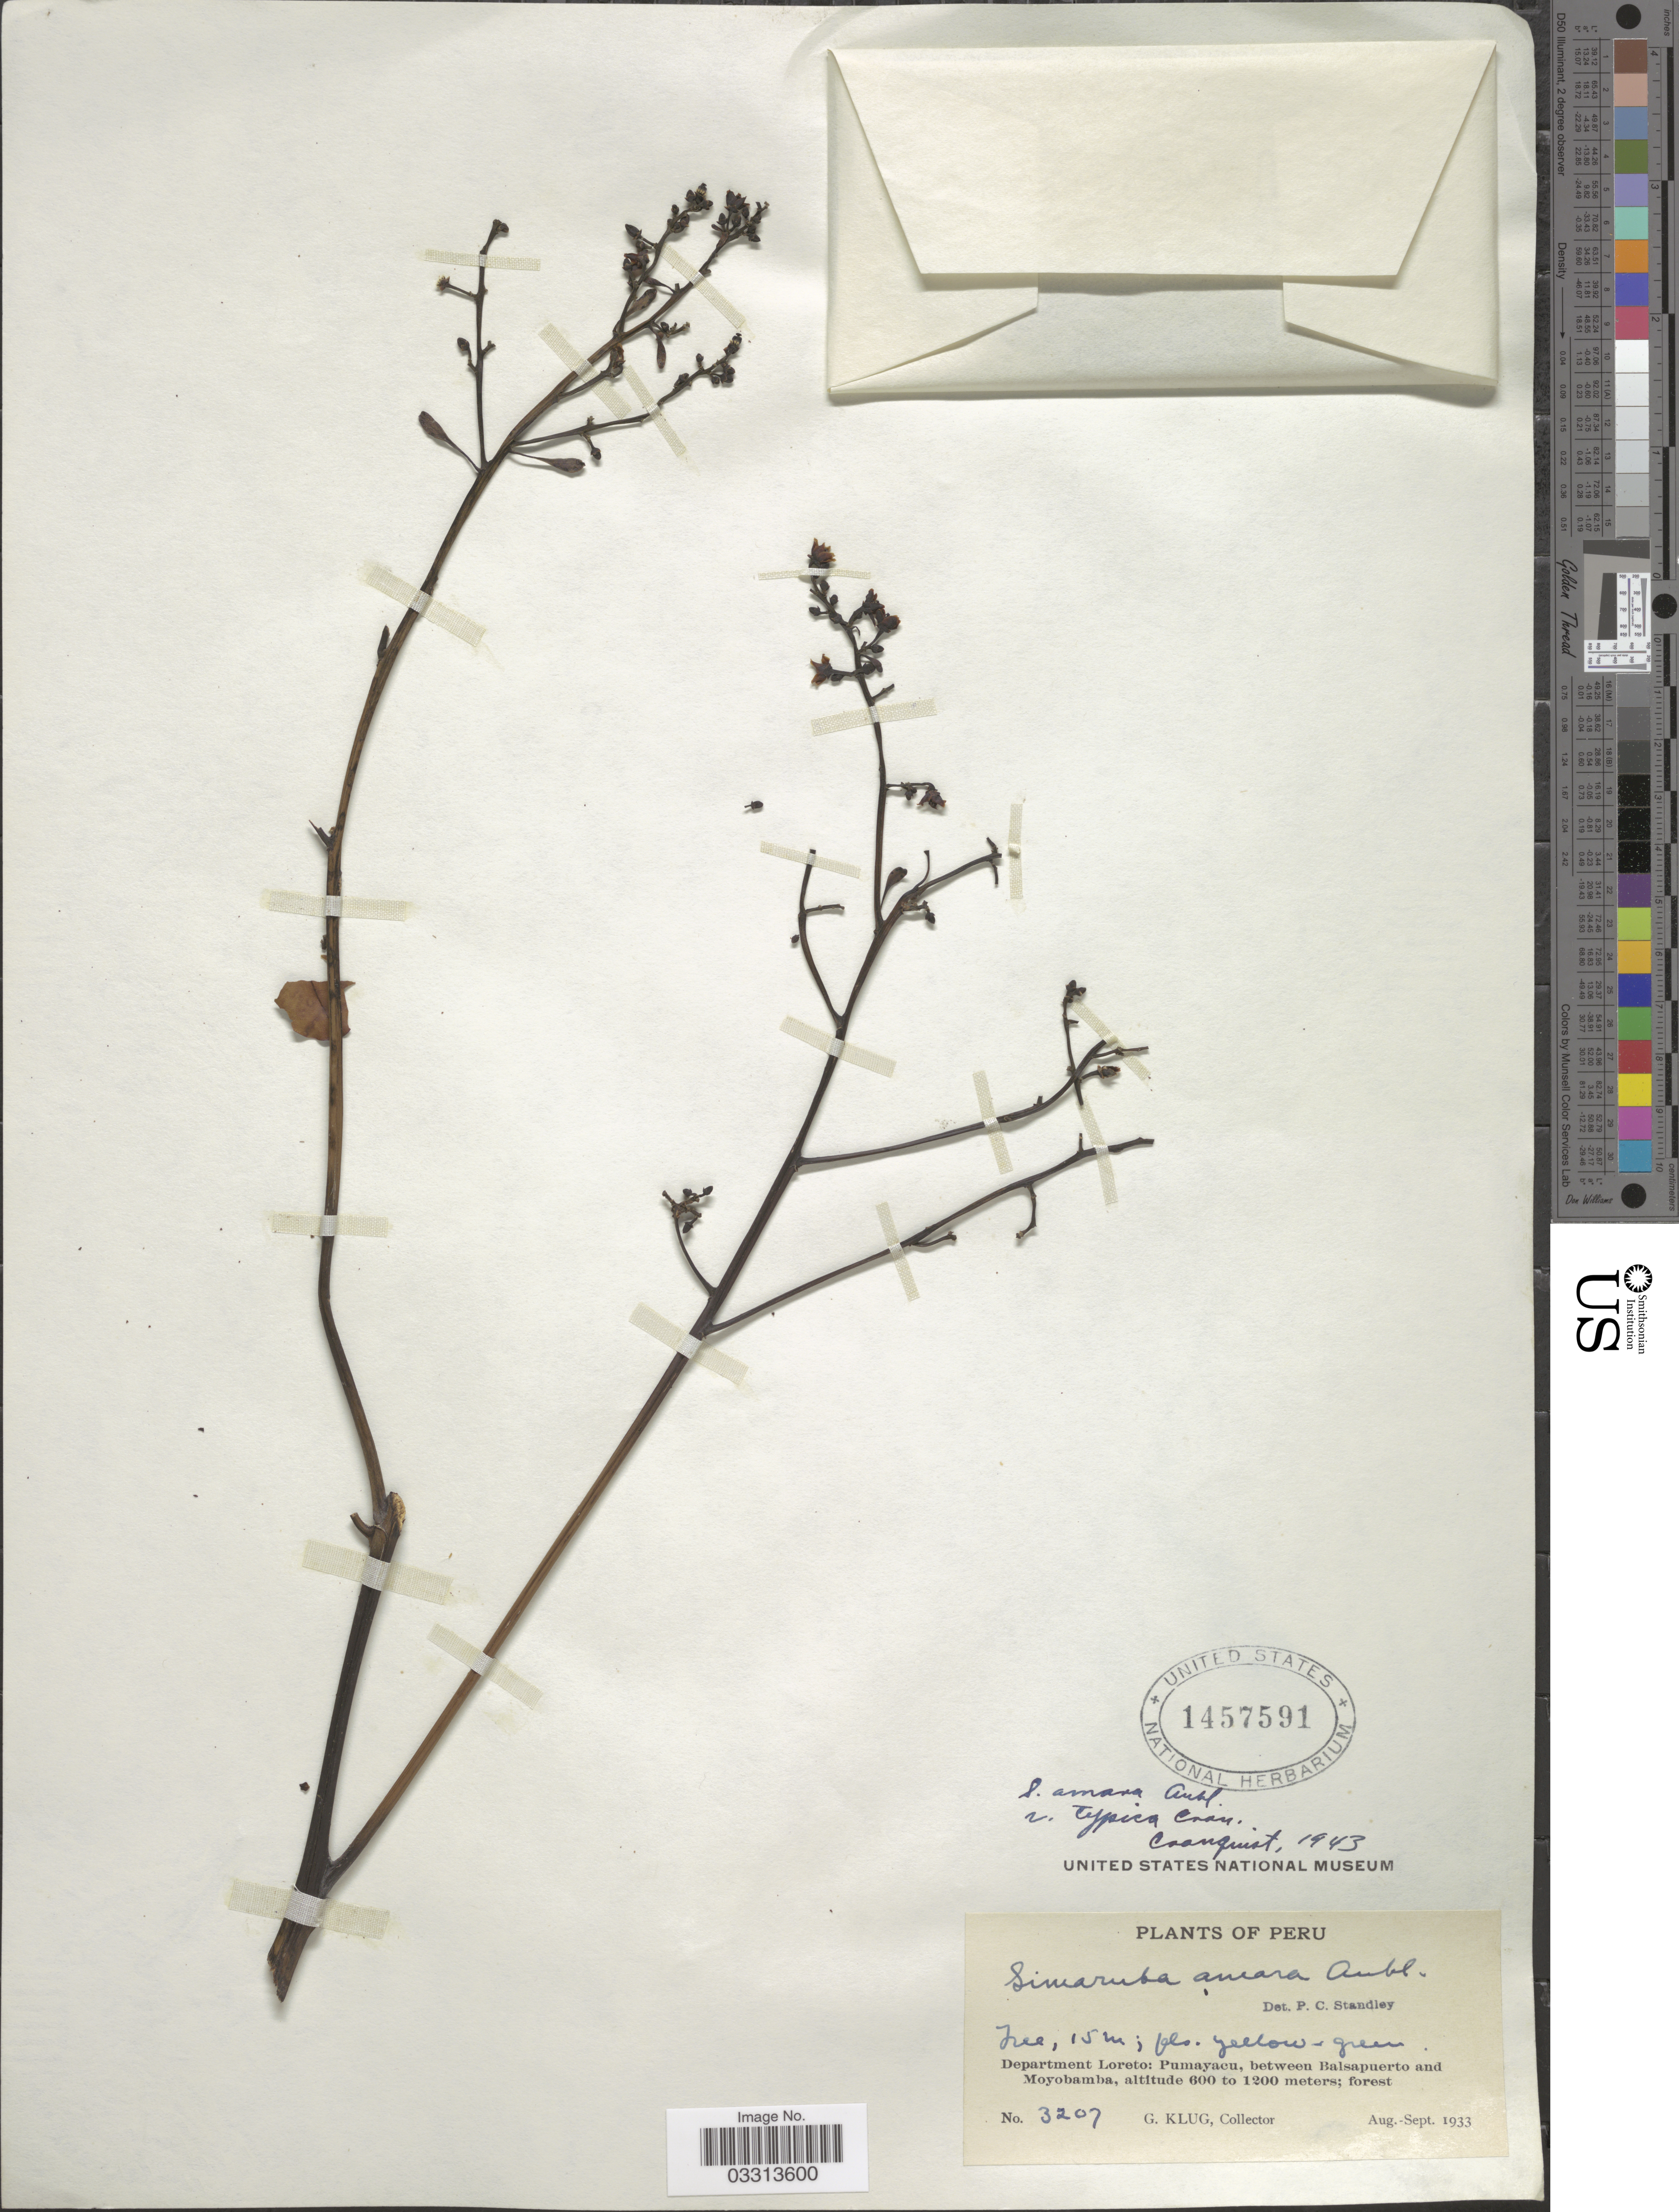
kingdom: Plantae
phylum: Tracheophyta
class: Magnoliopsida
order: Sapindales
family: Simaroubaceae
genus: Simarouba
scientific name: Simarouba amara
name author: Aubl.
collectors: G. Klug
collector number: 3207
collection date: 1933-08/1933-09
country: Peru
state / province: Loreto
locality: Department Loreto: Pumayacu, between Balsapuerto and Moyobamba.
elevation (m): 600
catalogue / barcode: US 1457591